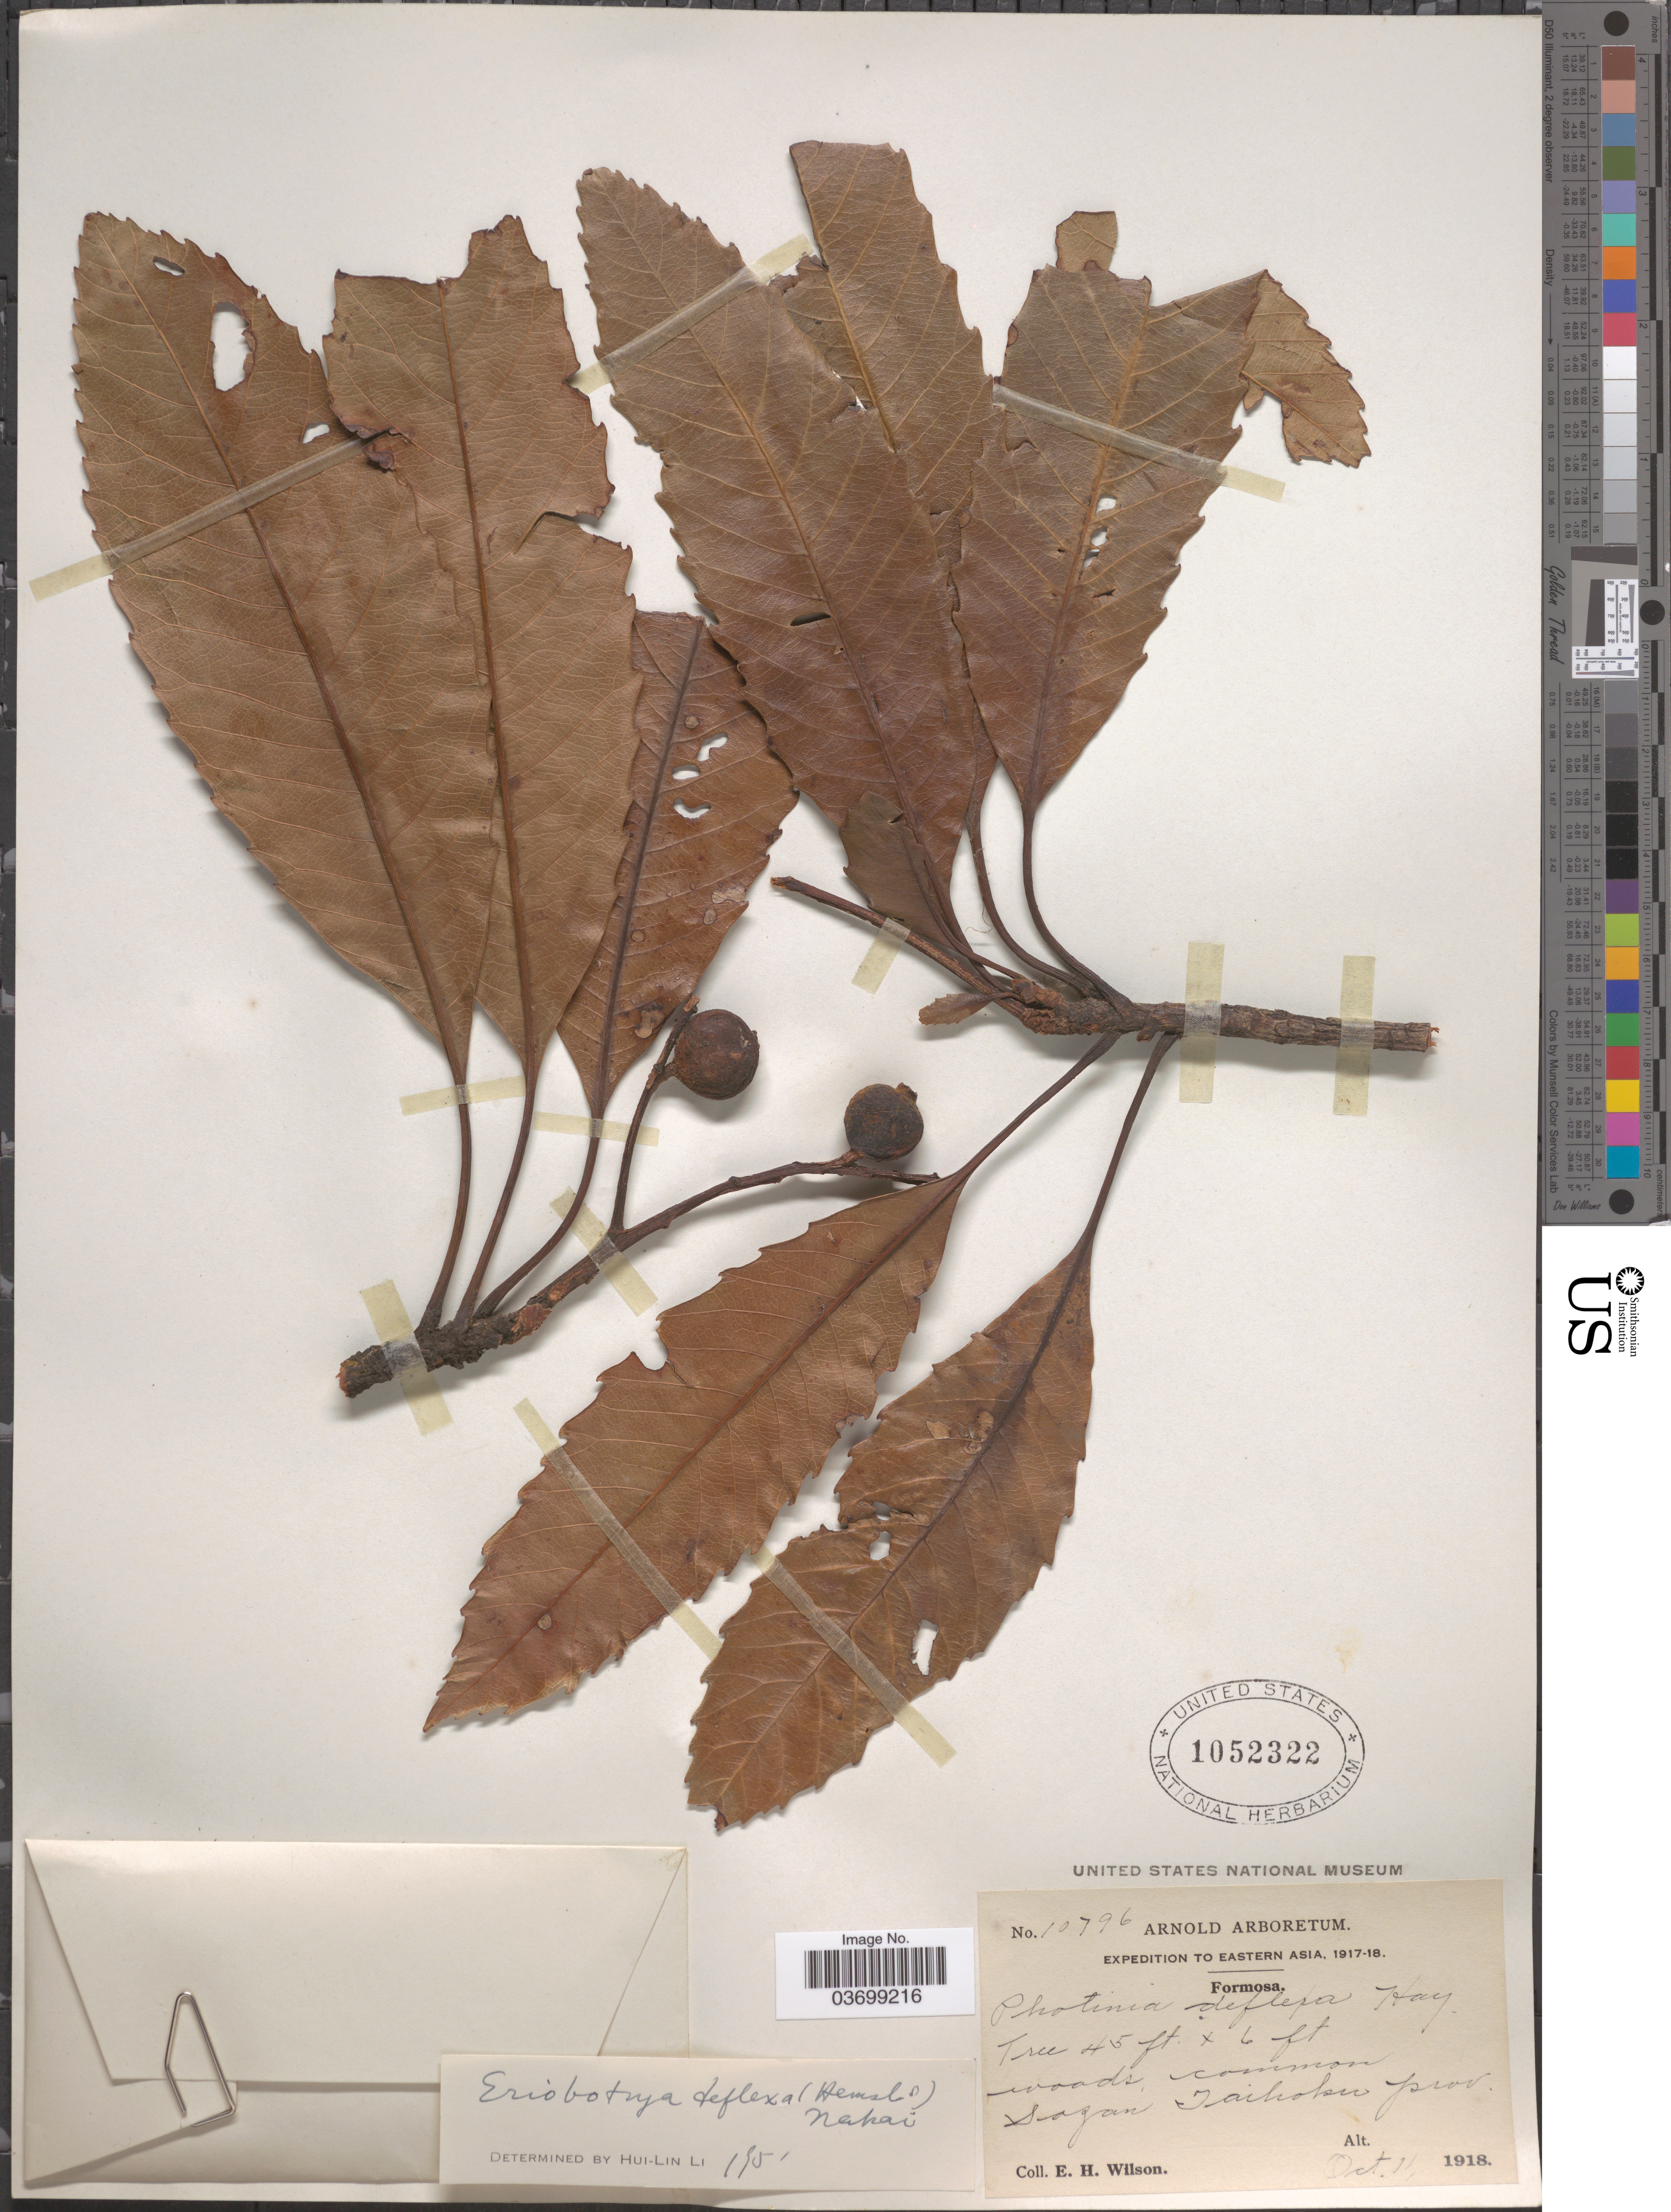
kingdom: Plantae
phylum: Tracheophyta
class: Magnoliopsida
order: Rosales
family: Rosaceae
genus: Rhaphiolepis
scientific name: Rhaphiolepis deflexa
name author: (Hemsl.) B.B. Liu & J. Wen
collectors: E. Wilson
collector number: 10796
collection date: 1918-10-11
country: Taiwan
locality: Formosa. Sozan Taihoku prov.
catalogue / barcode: US 1052322